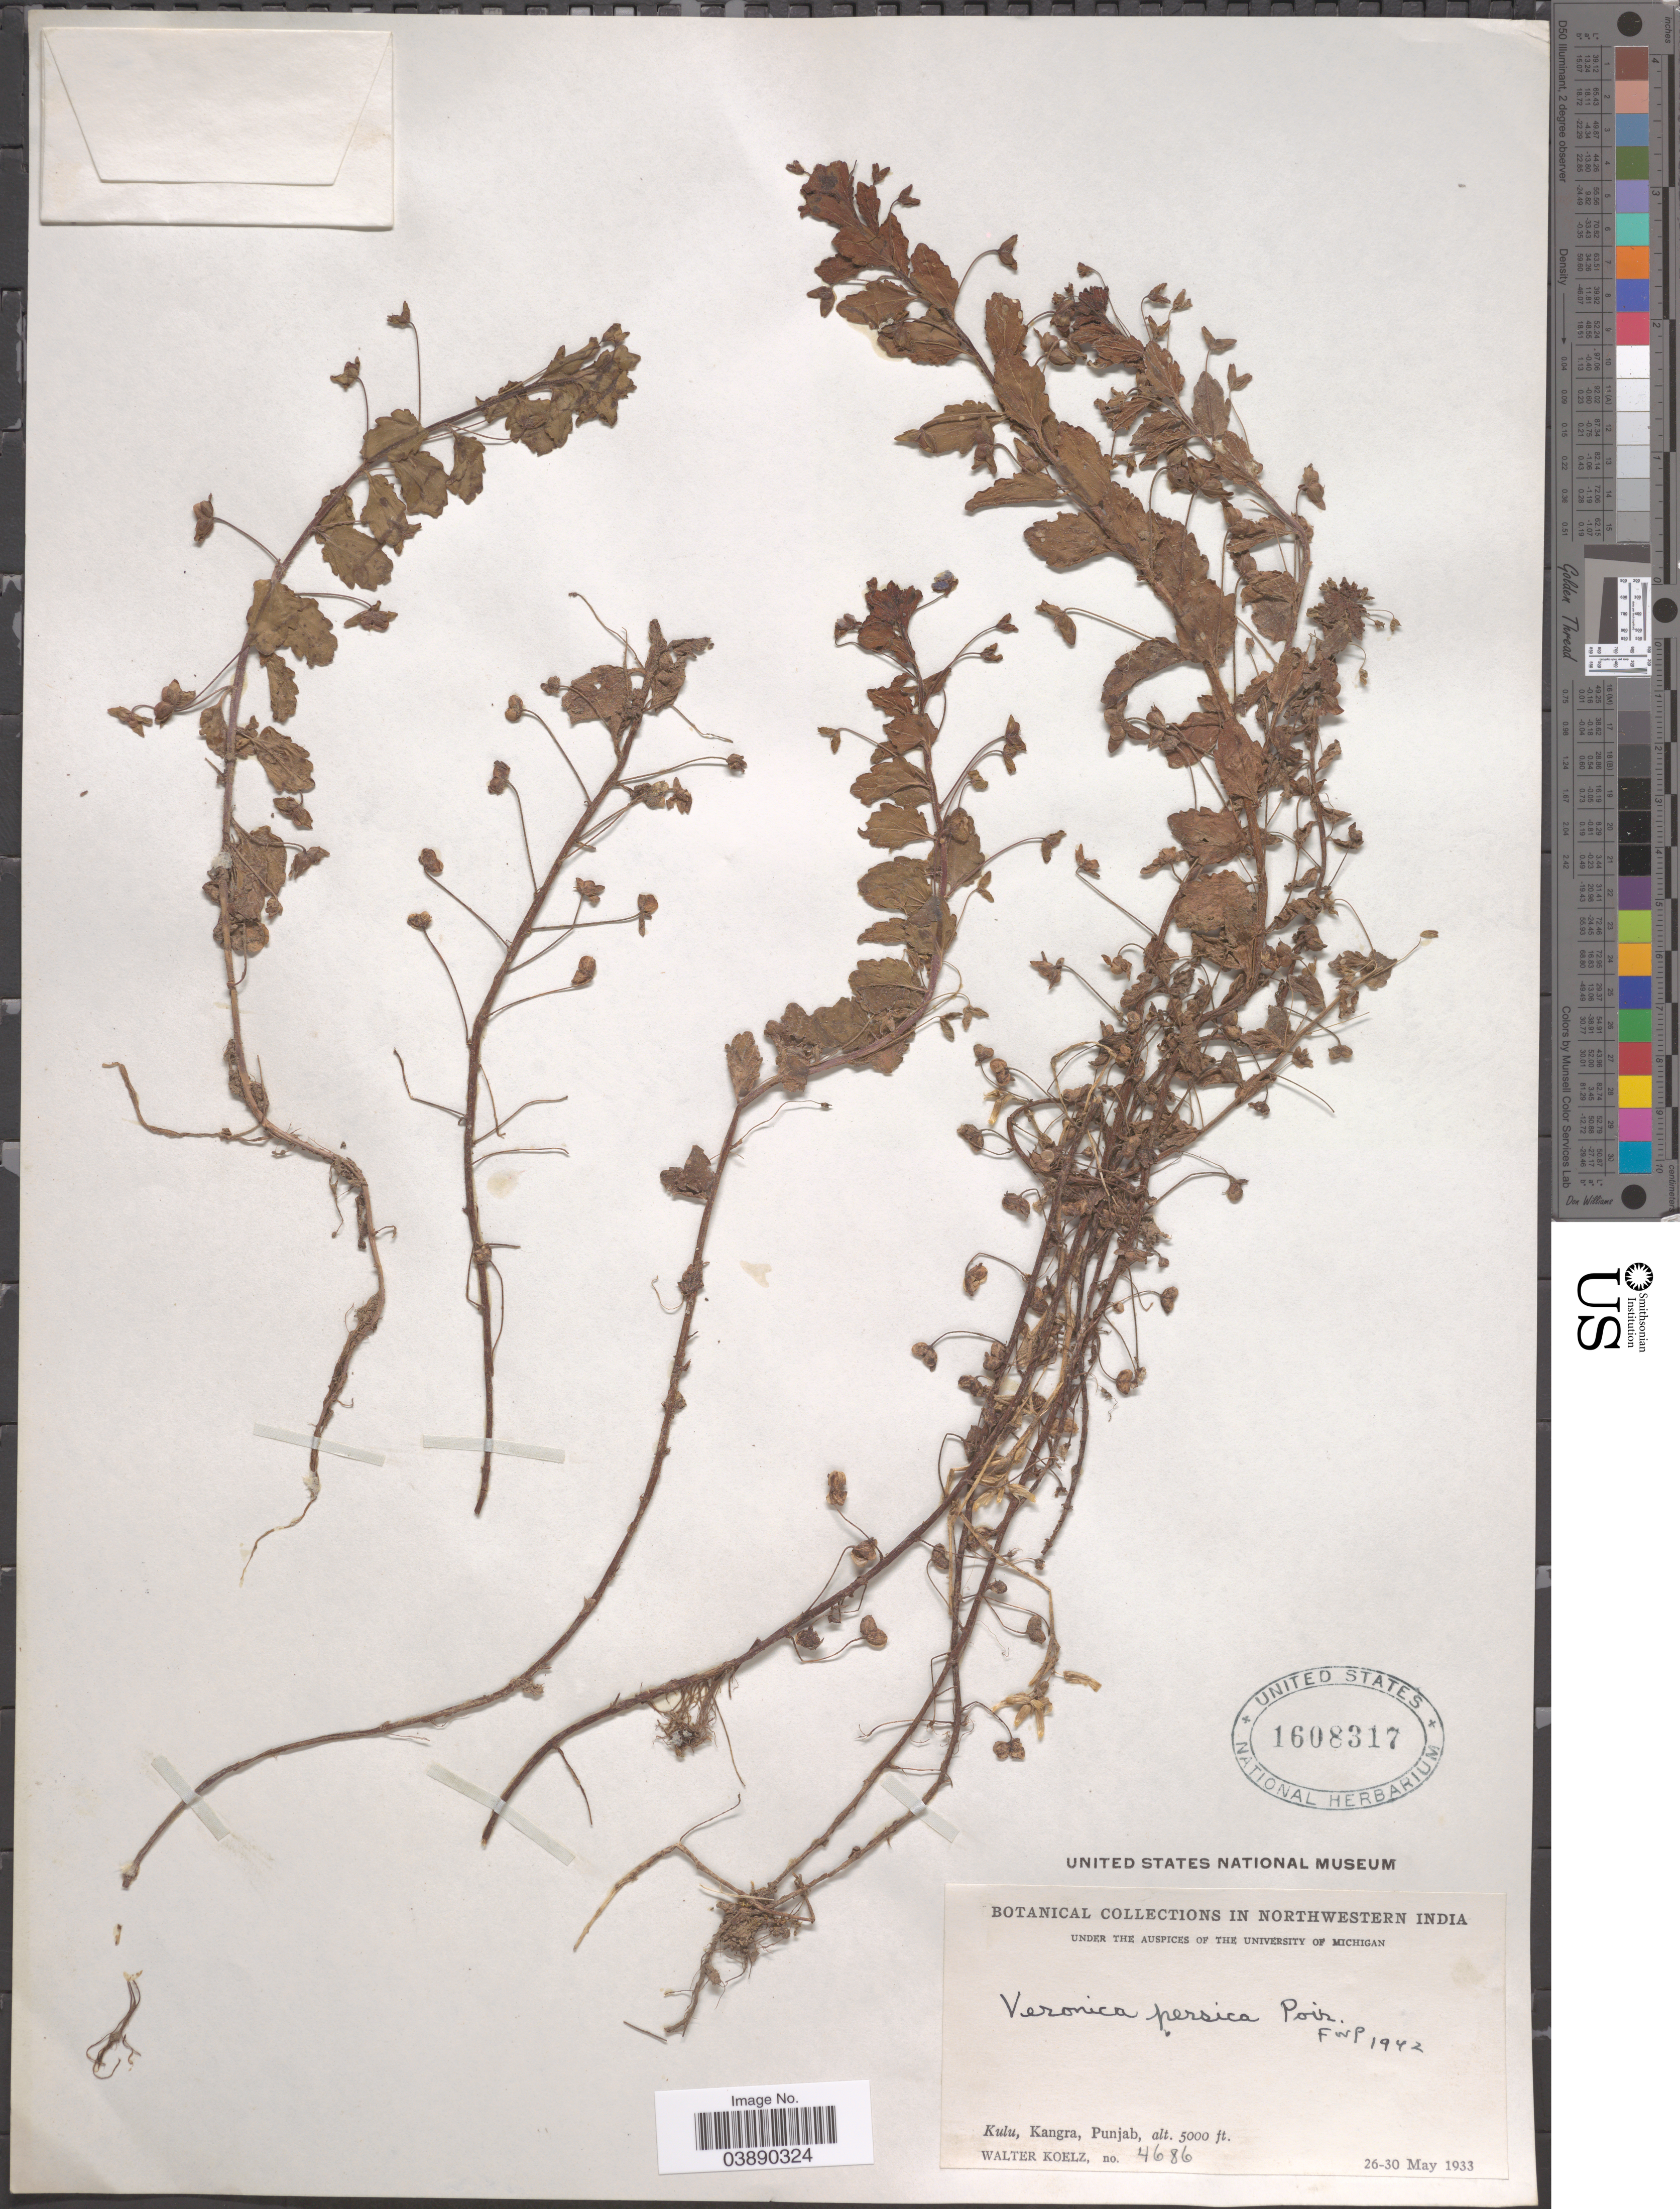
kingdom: Plantae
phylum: Tracheophyta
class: Magnoliopsida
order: Lamiales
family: Plantaginaceae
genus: Veronica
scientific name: Veronica persica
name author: Poir.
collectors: W. N. Koelz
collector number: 4686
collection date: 1933-05-26/1933-05-30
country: India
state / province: Punjab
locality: Northwestern India. Kulu, Kangra.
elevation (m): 1524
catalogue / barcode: US 1608317